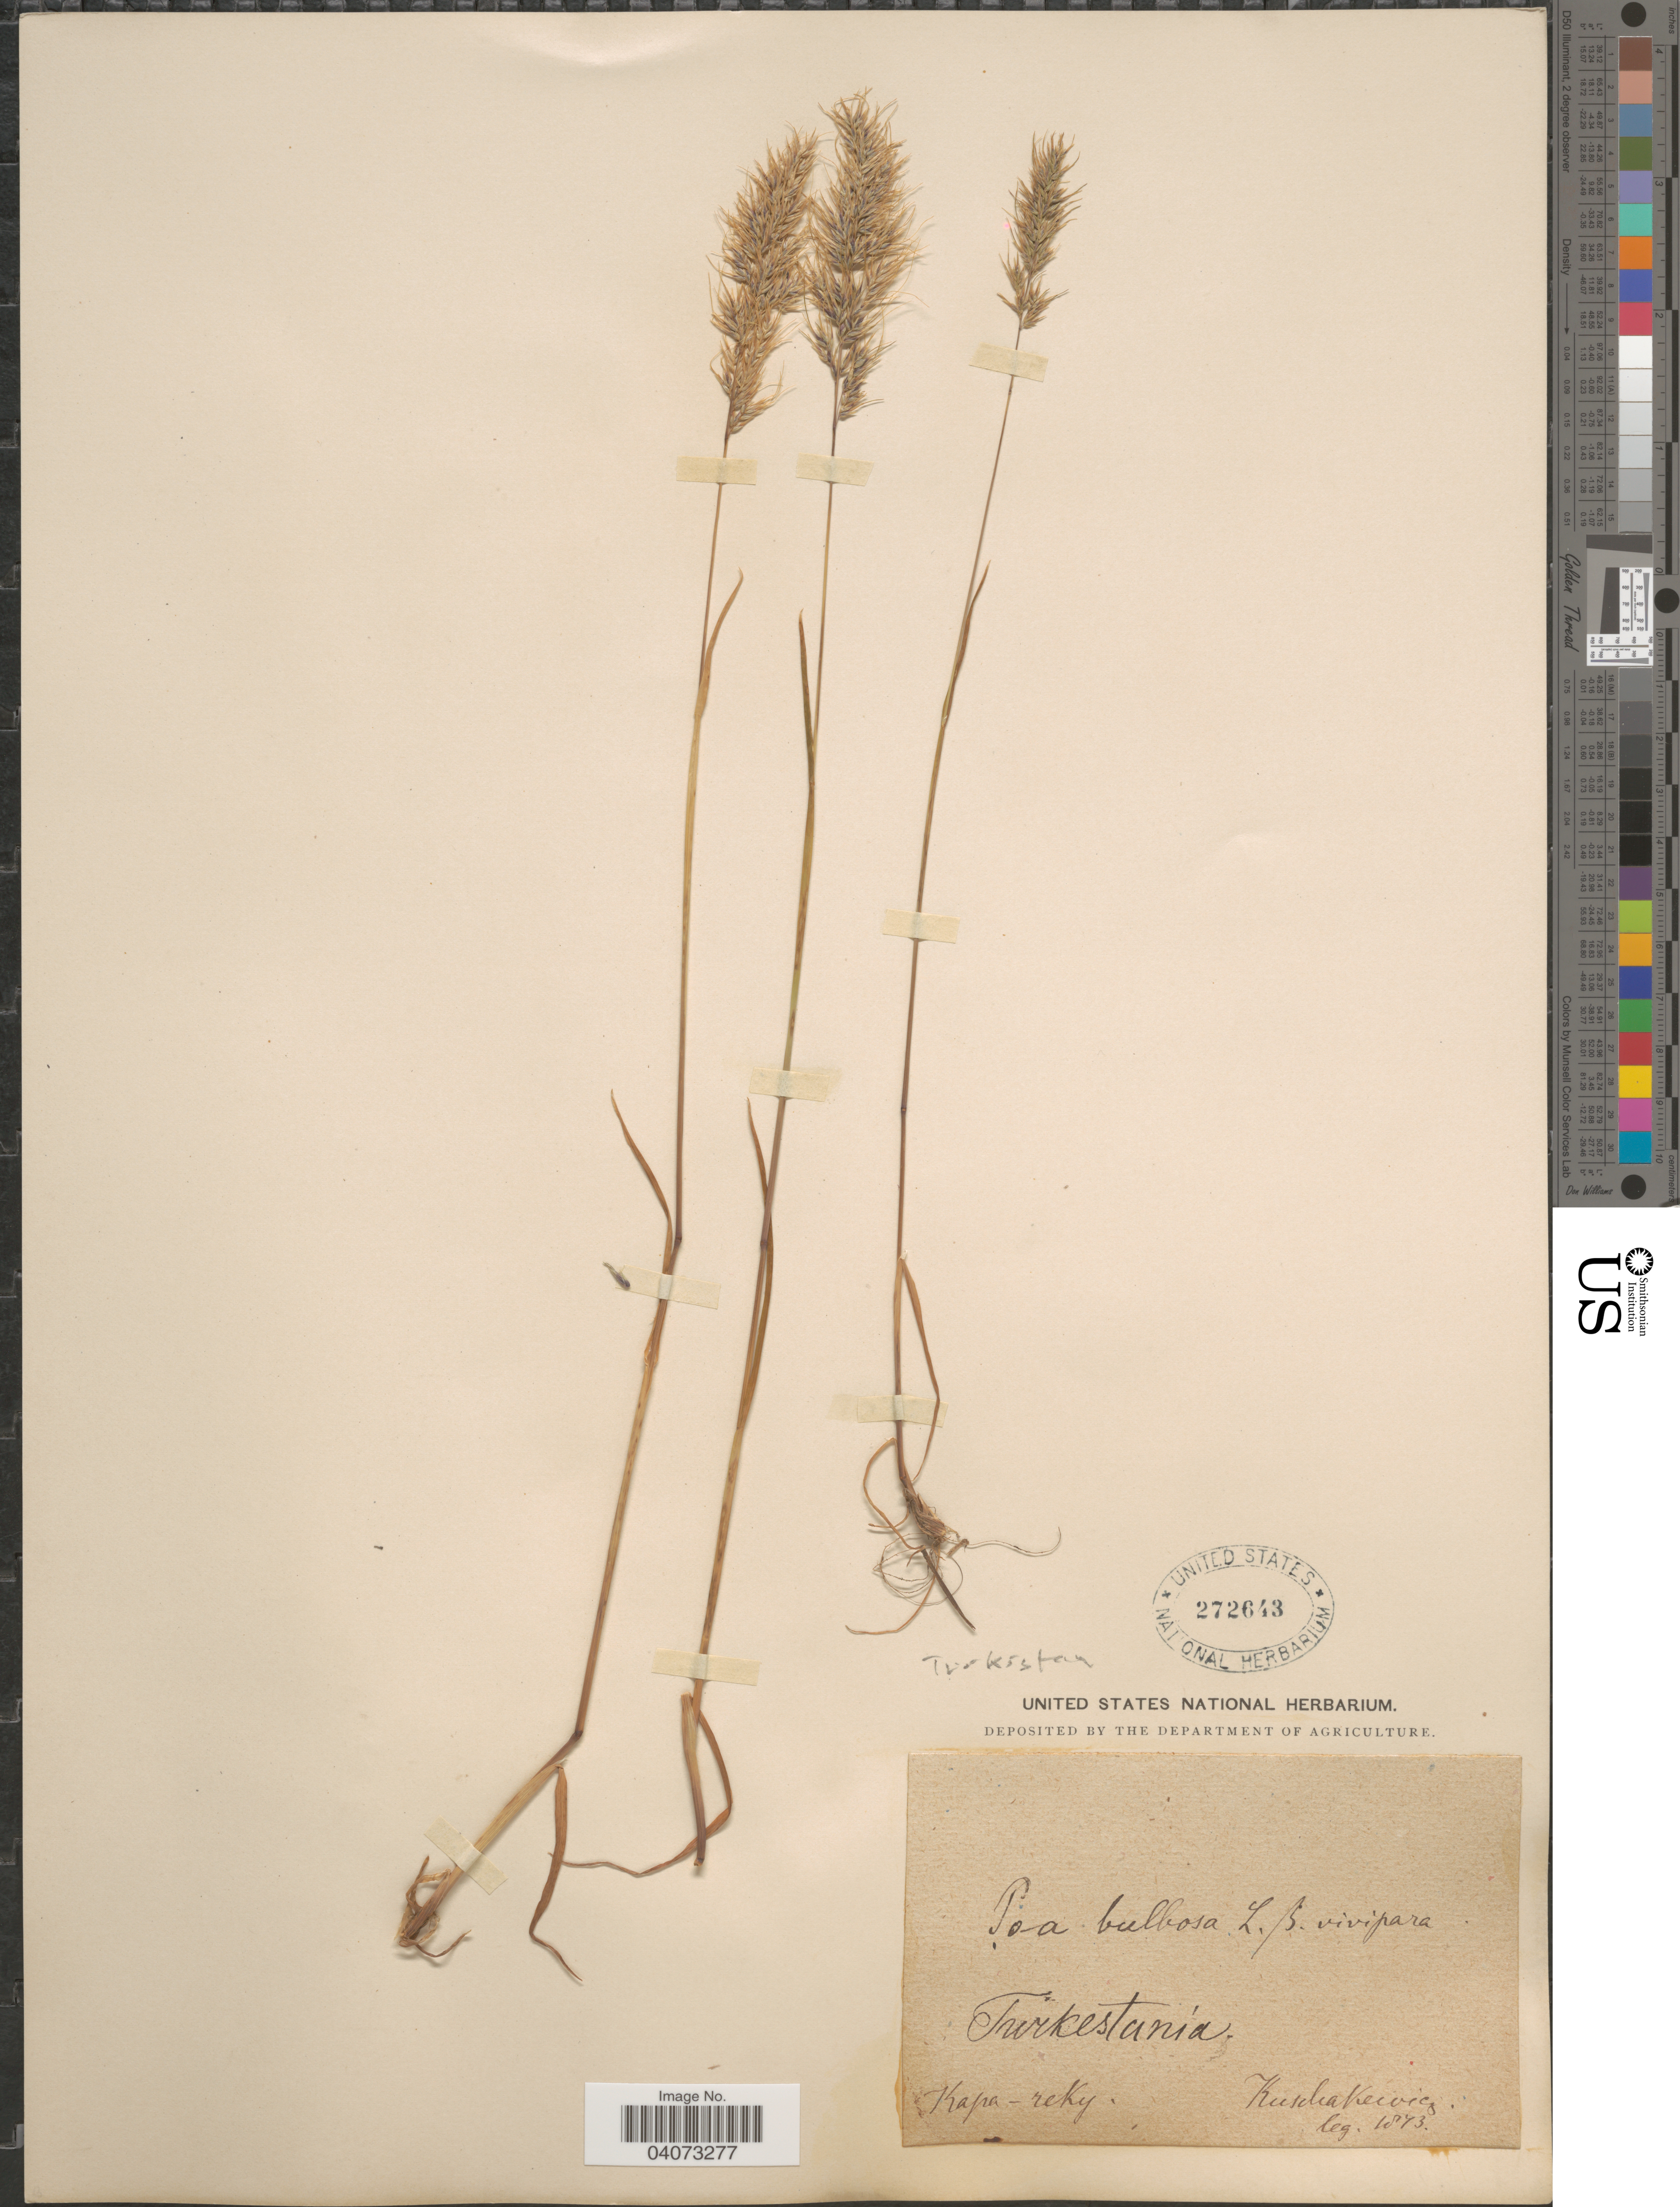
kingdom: Plantae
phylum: Tracheophyta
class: Liliopsida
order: Poales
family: Poaceae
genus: Poa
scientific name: Poa bulbosa subsp. bulbosa var. vivipara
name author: Koeler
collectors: -. Kuschakewicz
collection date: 1873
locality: Turkestania. Kapa-reky.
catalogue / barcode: US 272643